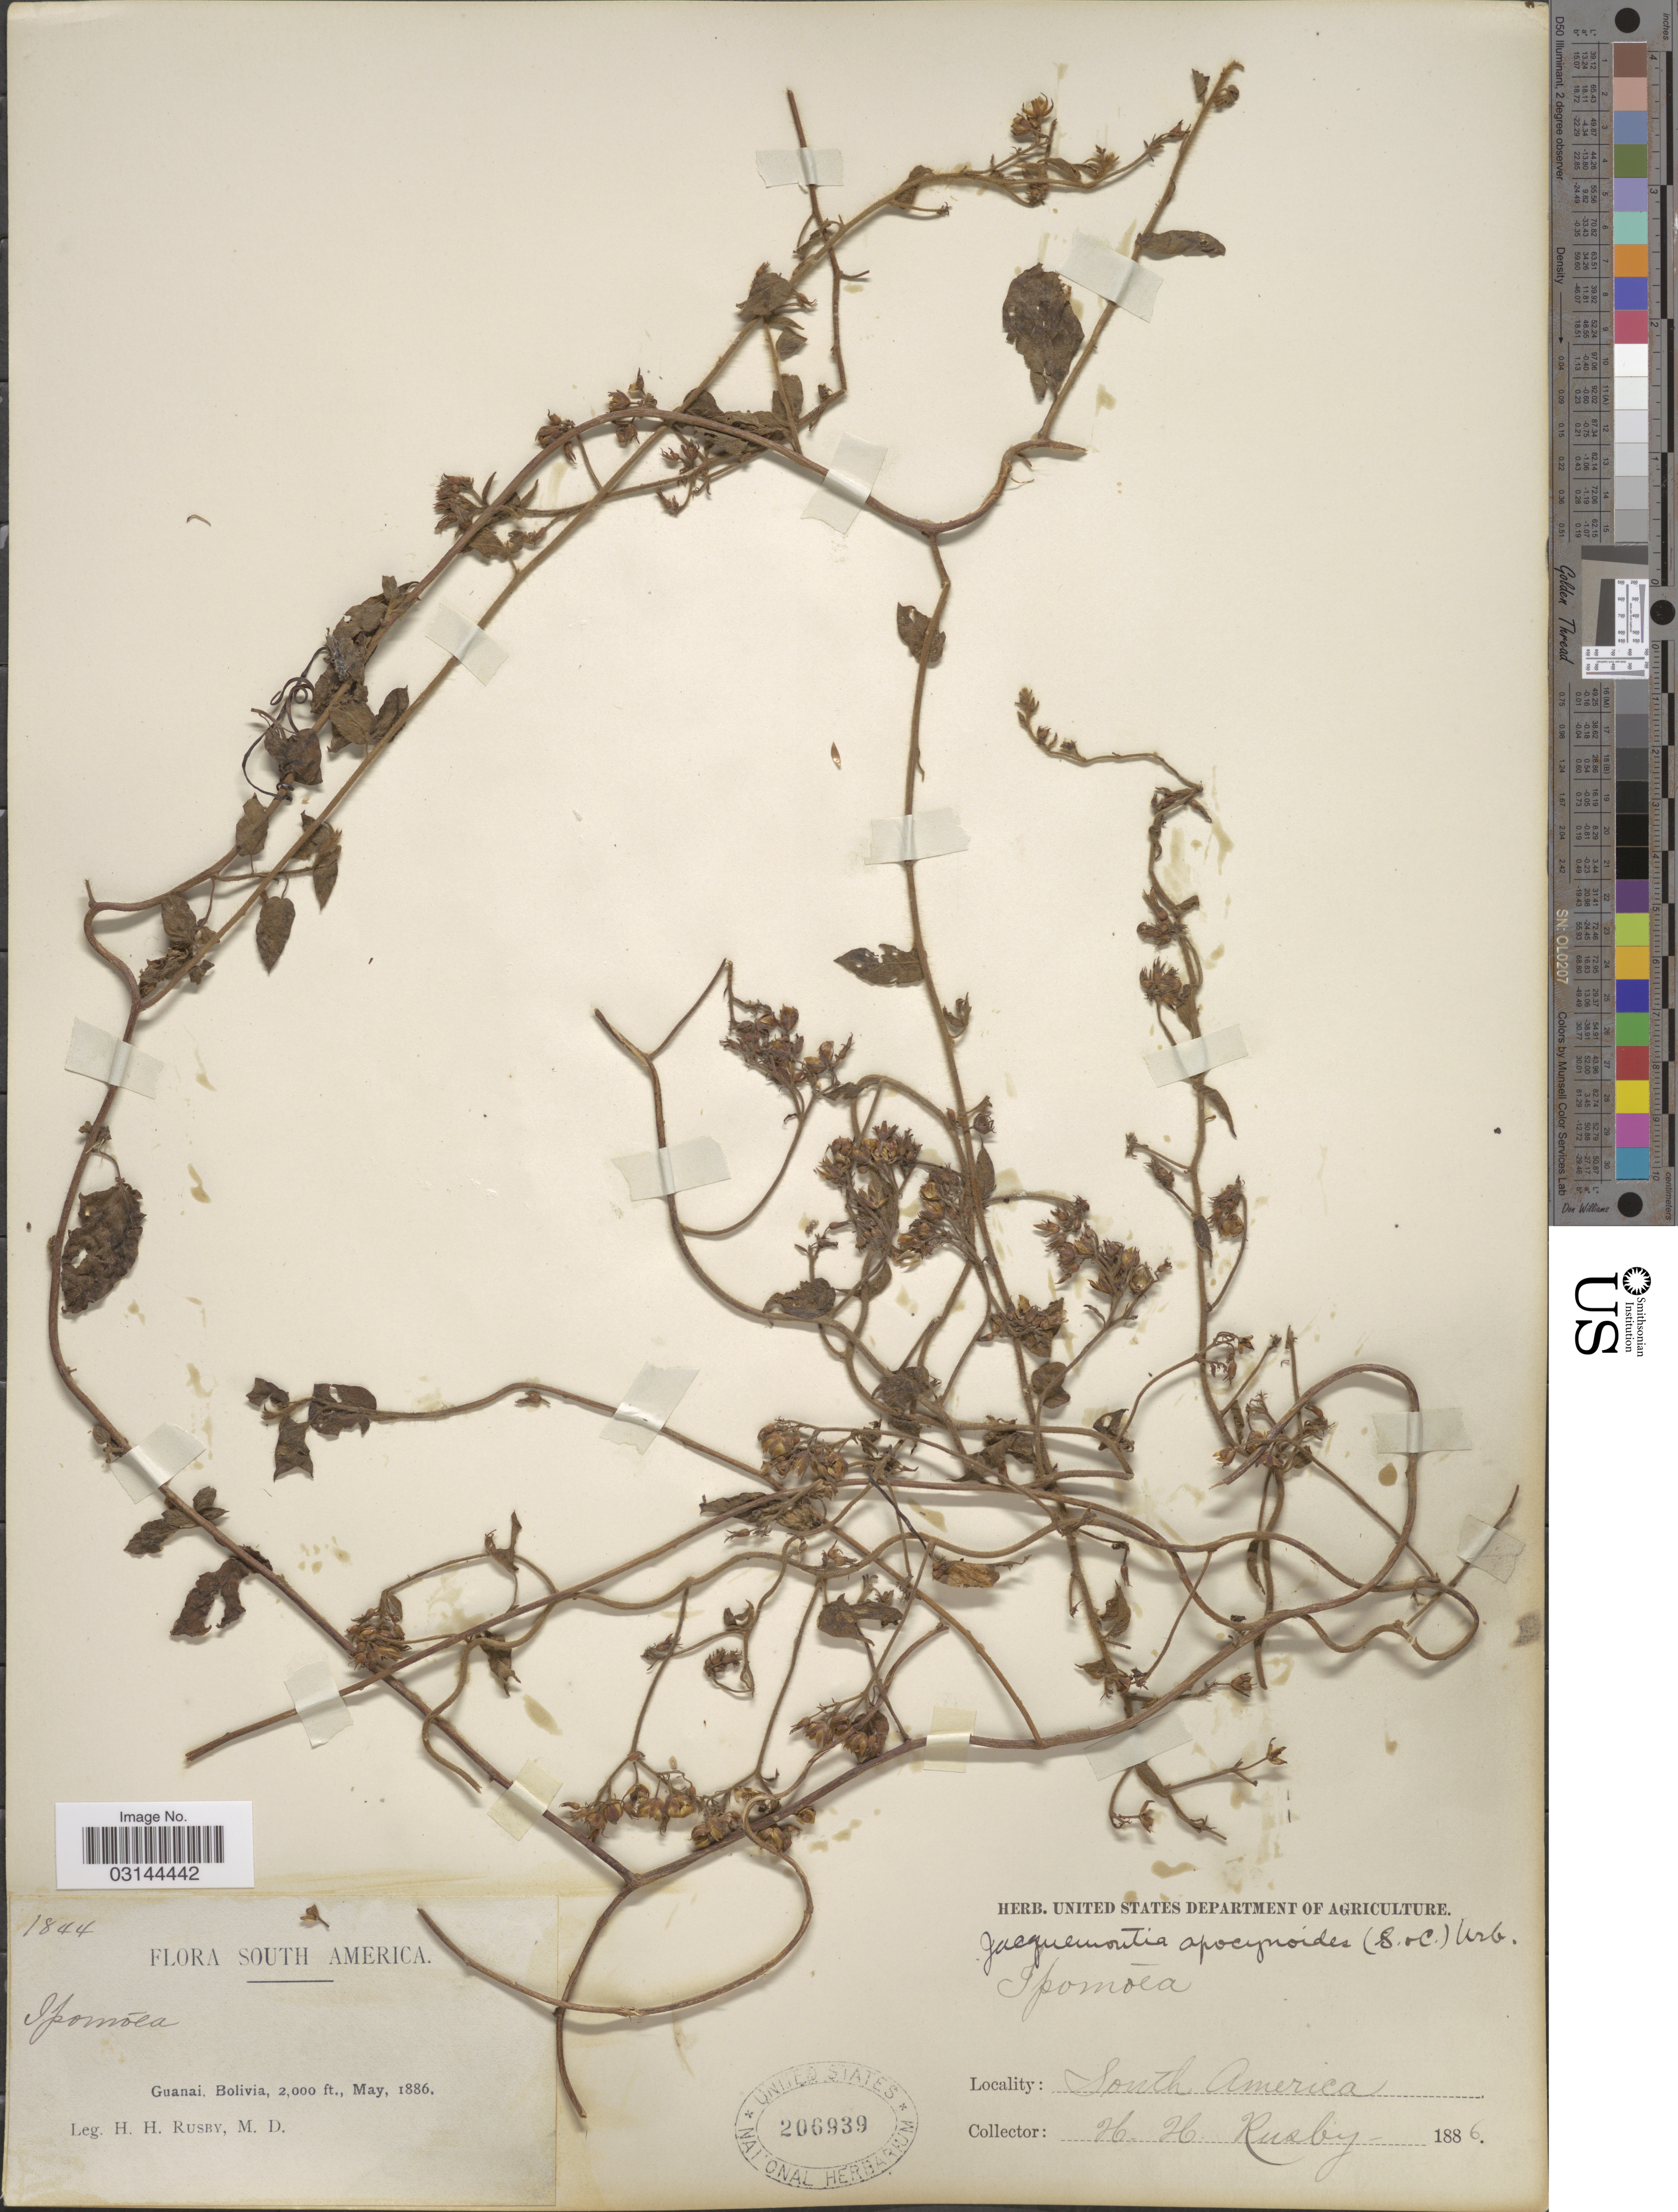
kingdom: Plantae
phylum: Tracheophyta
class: Magnoliopsida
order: Solanales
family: Convolvulaceae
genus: Jacquemontia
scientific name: Jacquemontia sphaerostigma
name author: (Cav.) Rusby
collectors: H. H. Rusby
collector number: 1844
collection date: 1886-05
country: Bolivia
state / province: La Páz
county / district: Larecaja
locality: Guanay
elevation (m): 610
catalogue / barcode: US 206939